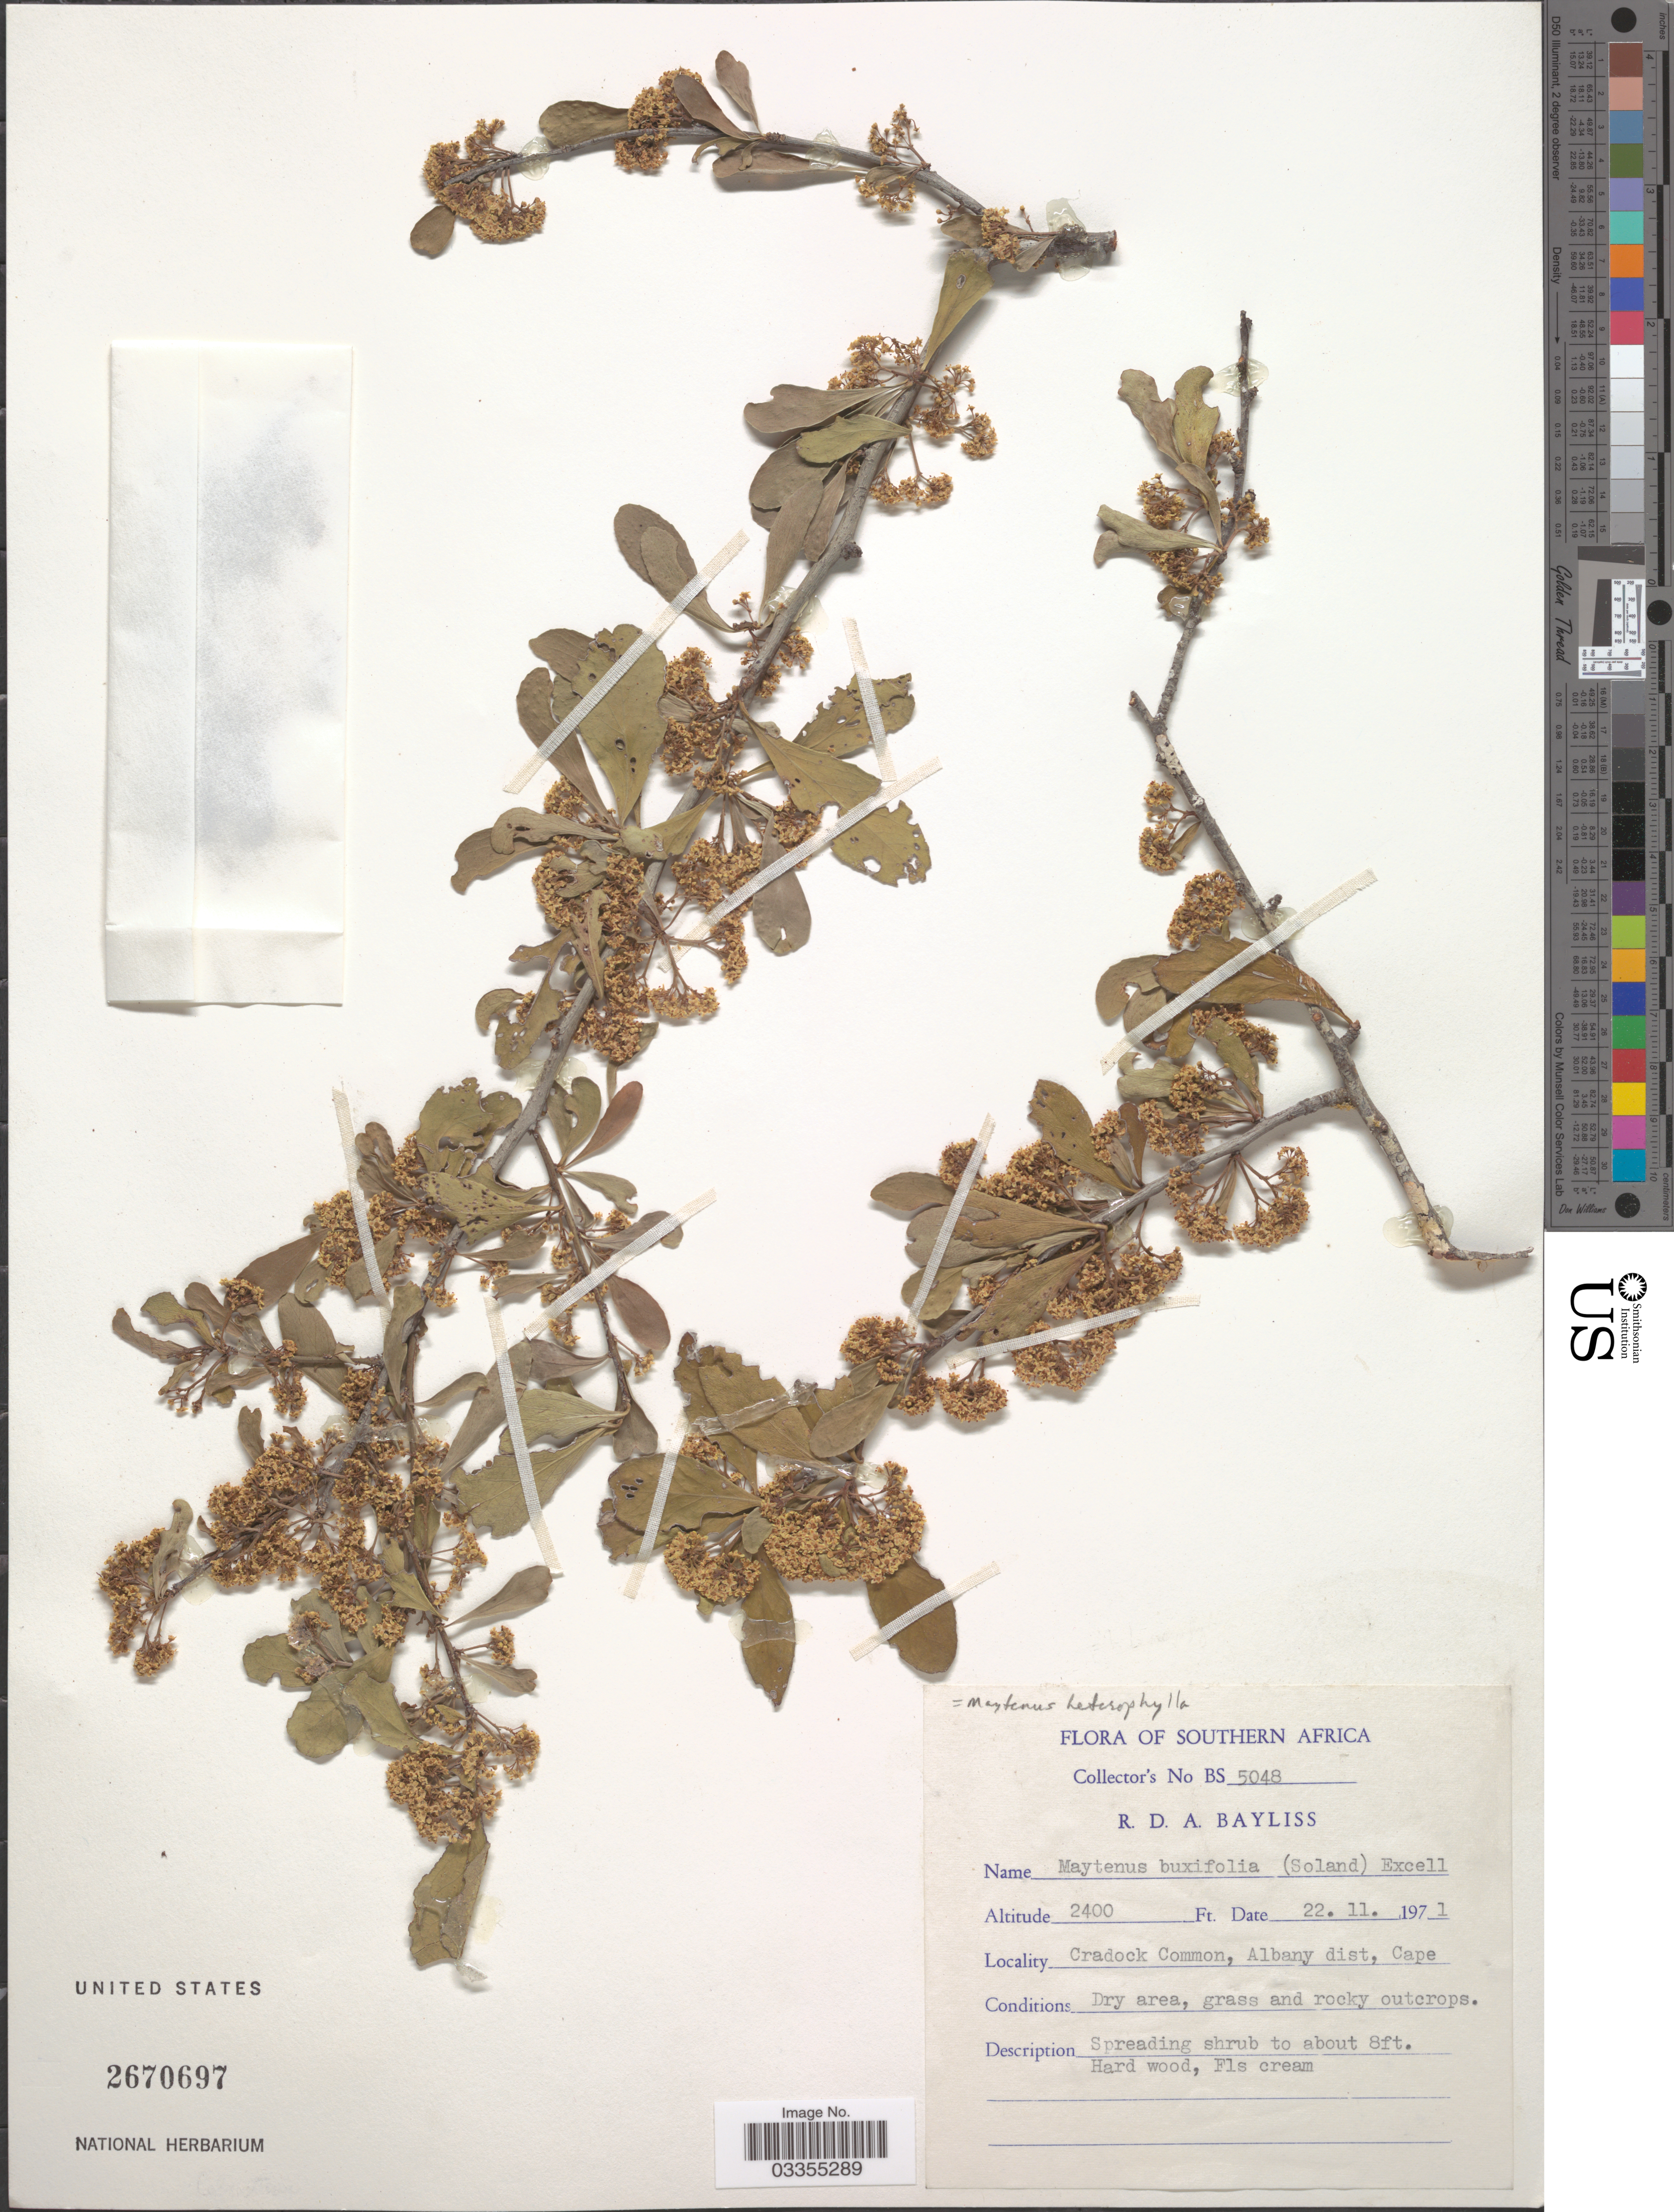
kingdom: Plantae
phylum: Tracheophyta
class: Magnoliopsida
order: Celastrales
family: Celastraceae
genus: Gymnosporia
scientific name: Gymnosporia buxifolia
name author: (L.) Szyszyl.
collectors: R. Bayliss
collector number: BS 5048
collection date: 1971-11-22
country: South Africa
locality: Southern Africa. Cradock Common, Albany dist, Cape.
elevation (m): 732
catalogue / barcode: US 2670697